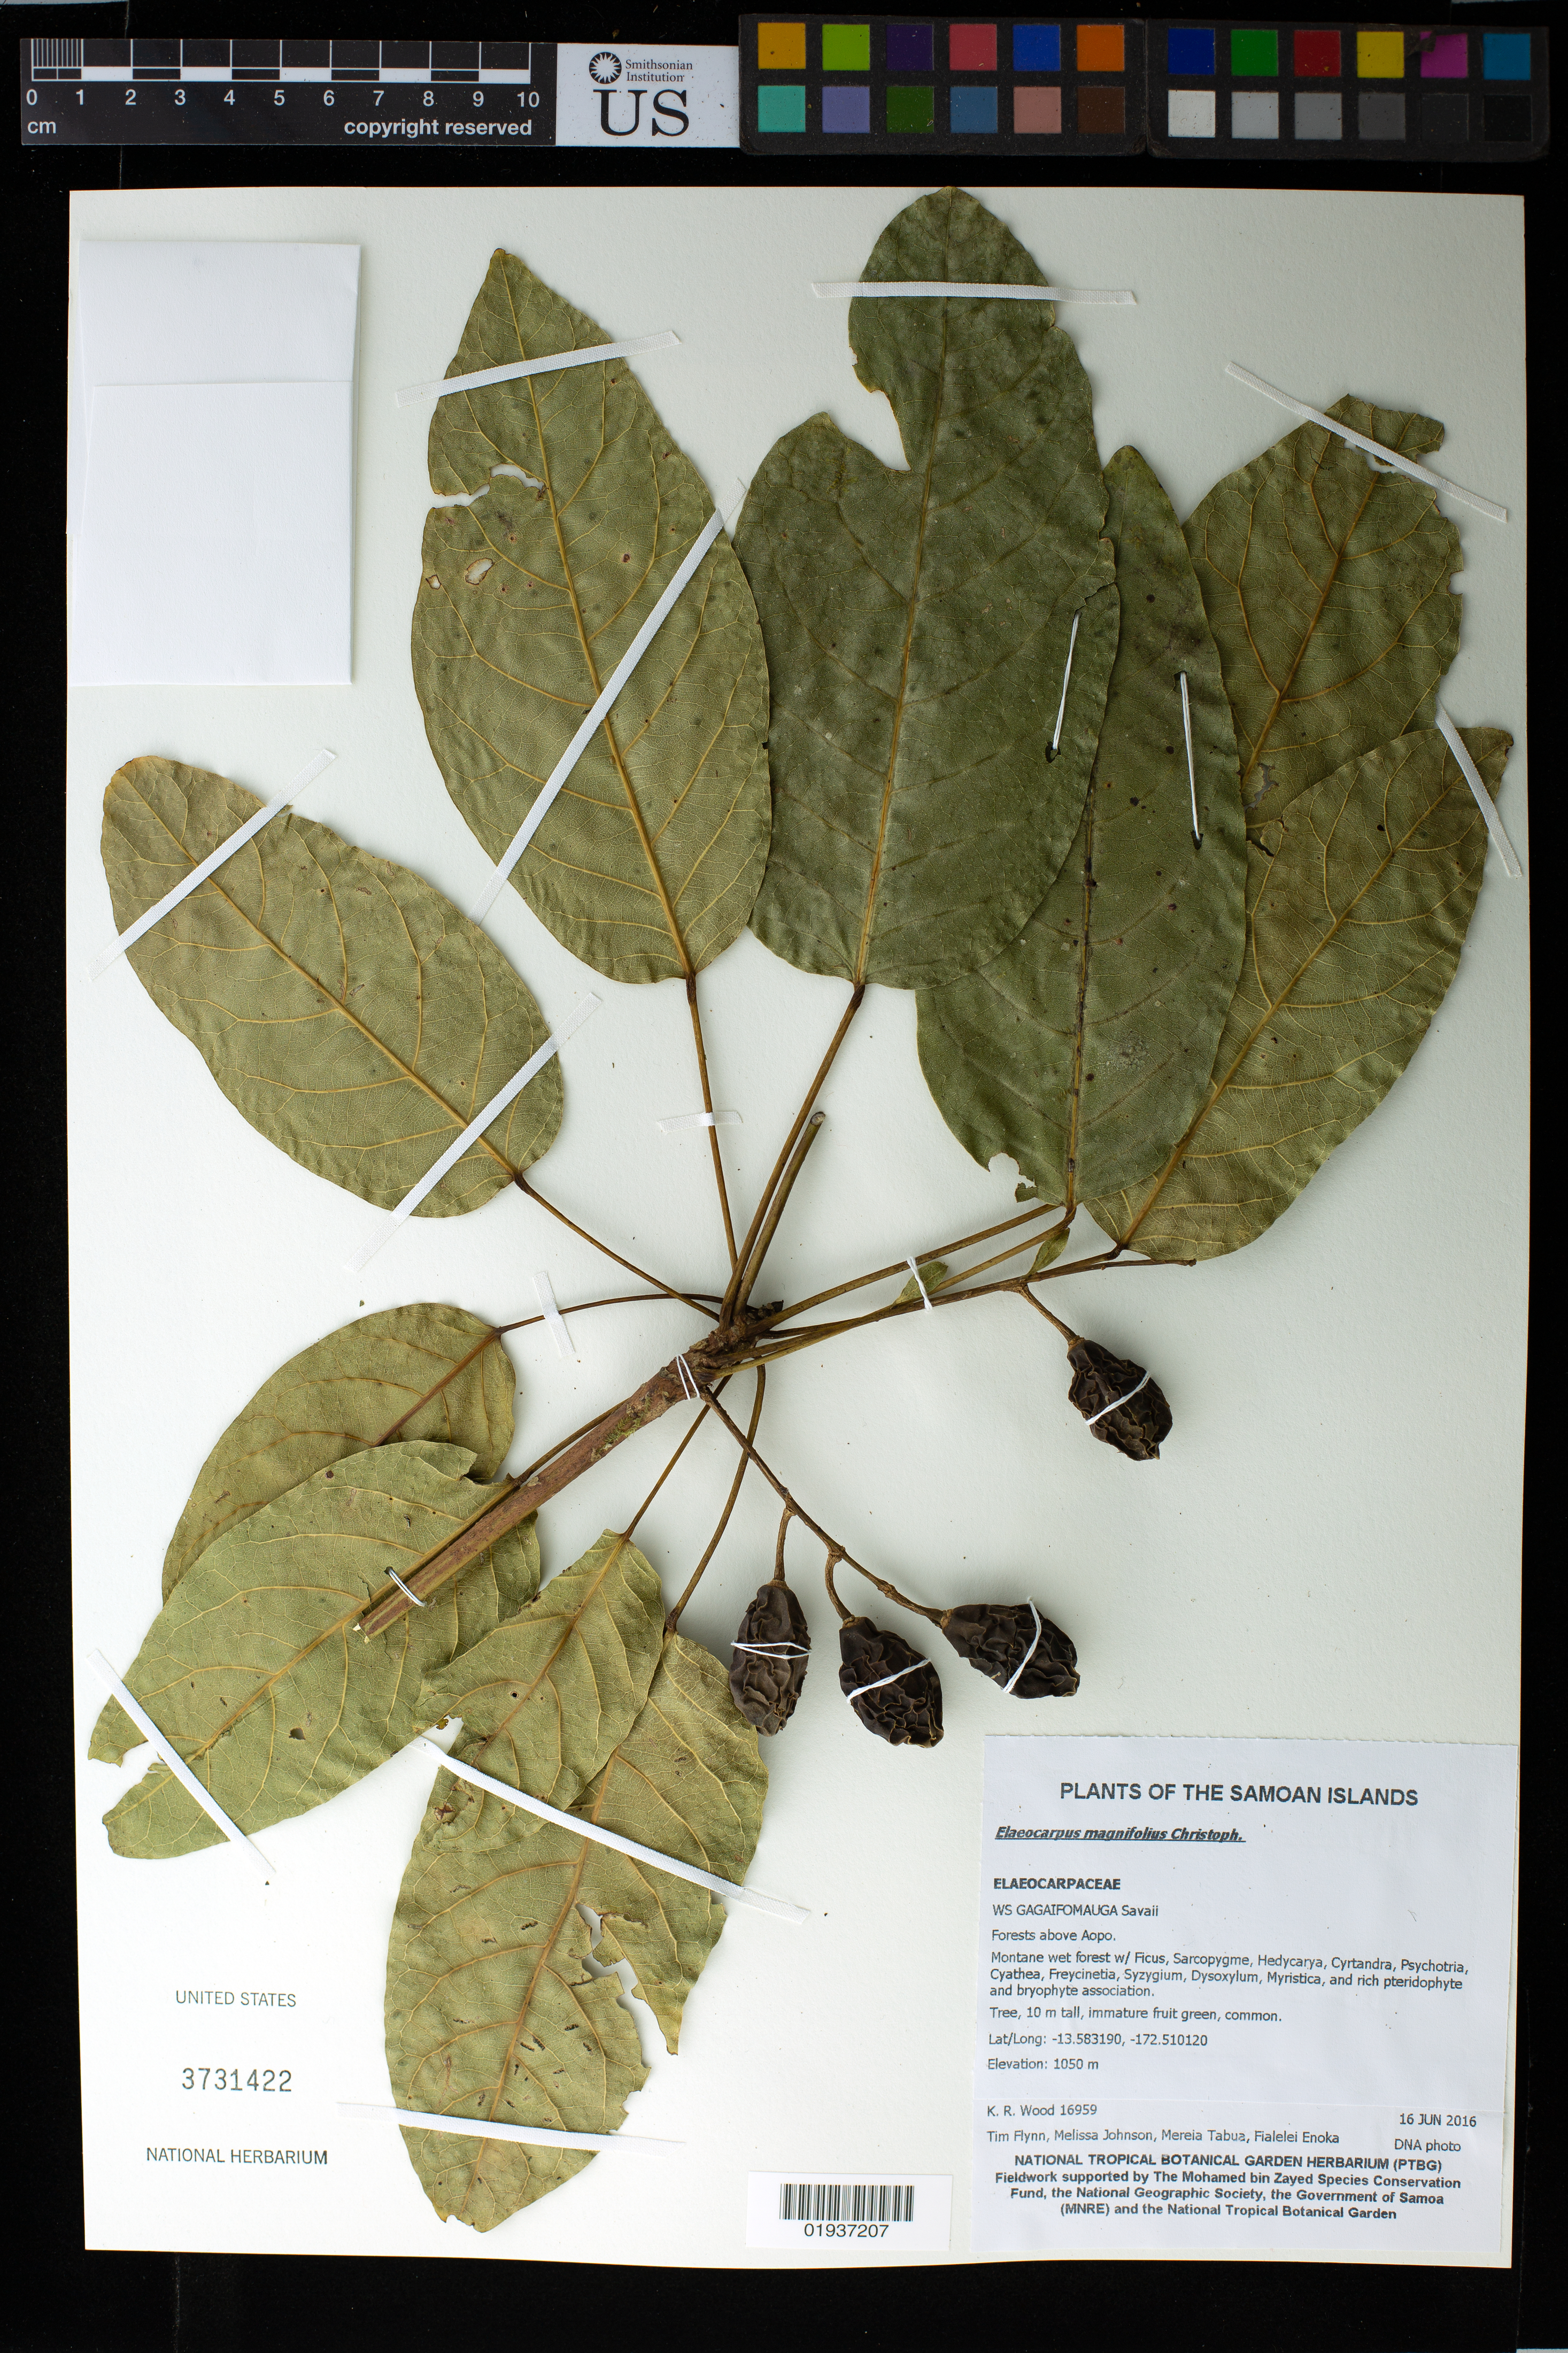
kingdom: Plantae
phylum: Tracheophyta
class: Magnoliopsida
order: Oxalidales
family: Elaeocarpaceae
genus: Elaeocarpus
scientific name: Elaeocarpus magnifolius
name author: Christoph.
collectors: K. R. Wood, T. W. Flynn, M. Johnson, M. Tabua & F. Enoka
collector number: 16959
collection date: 2016-06-16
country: Samoa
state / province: Gagaifomauga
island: Savai'i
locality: Savaii, Forests above Aopo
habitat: Montane wet forest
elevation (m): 1050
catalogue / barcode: US 3731422